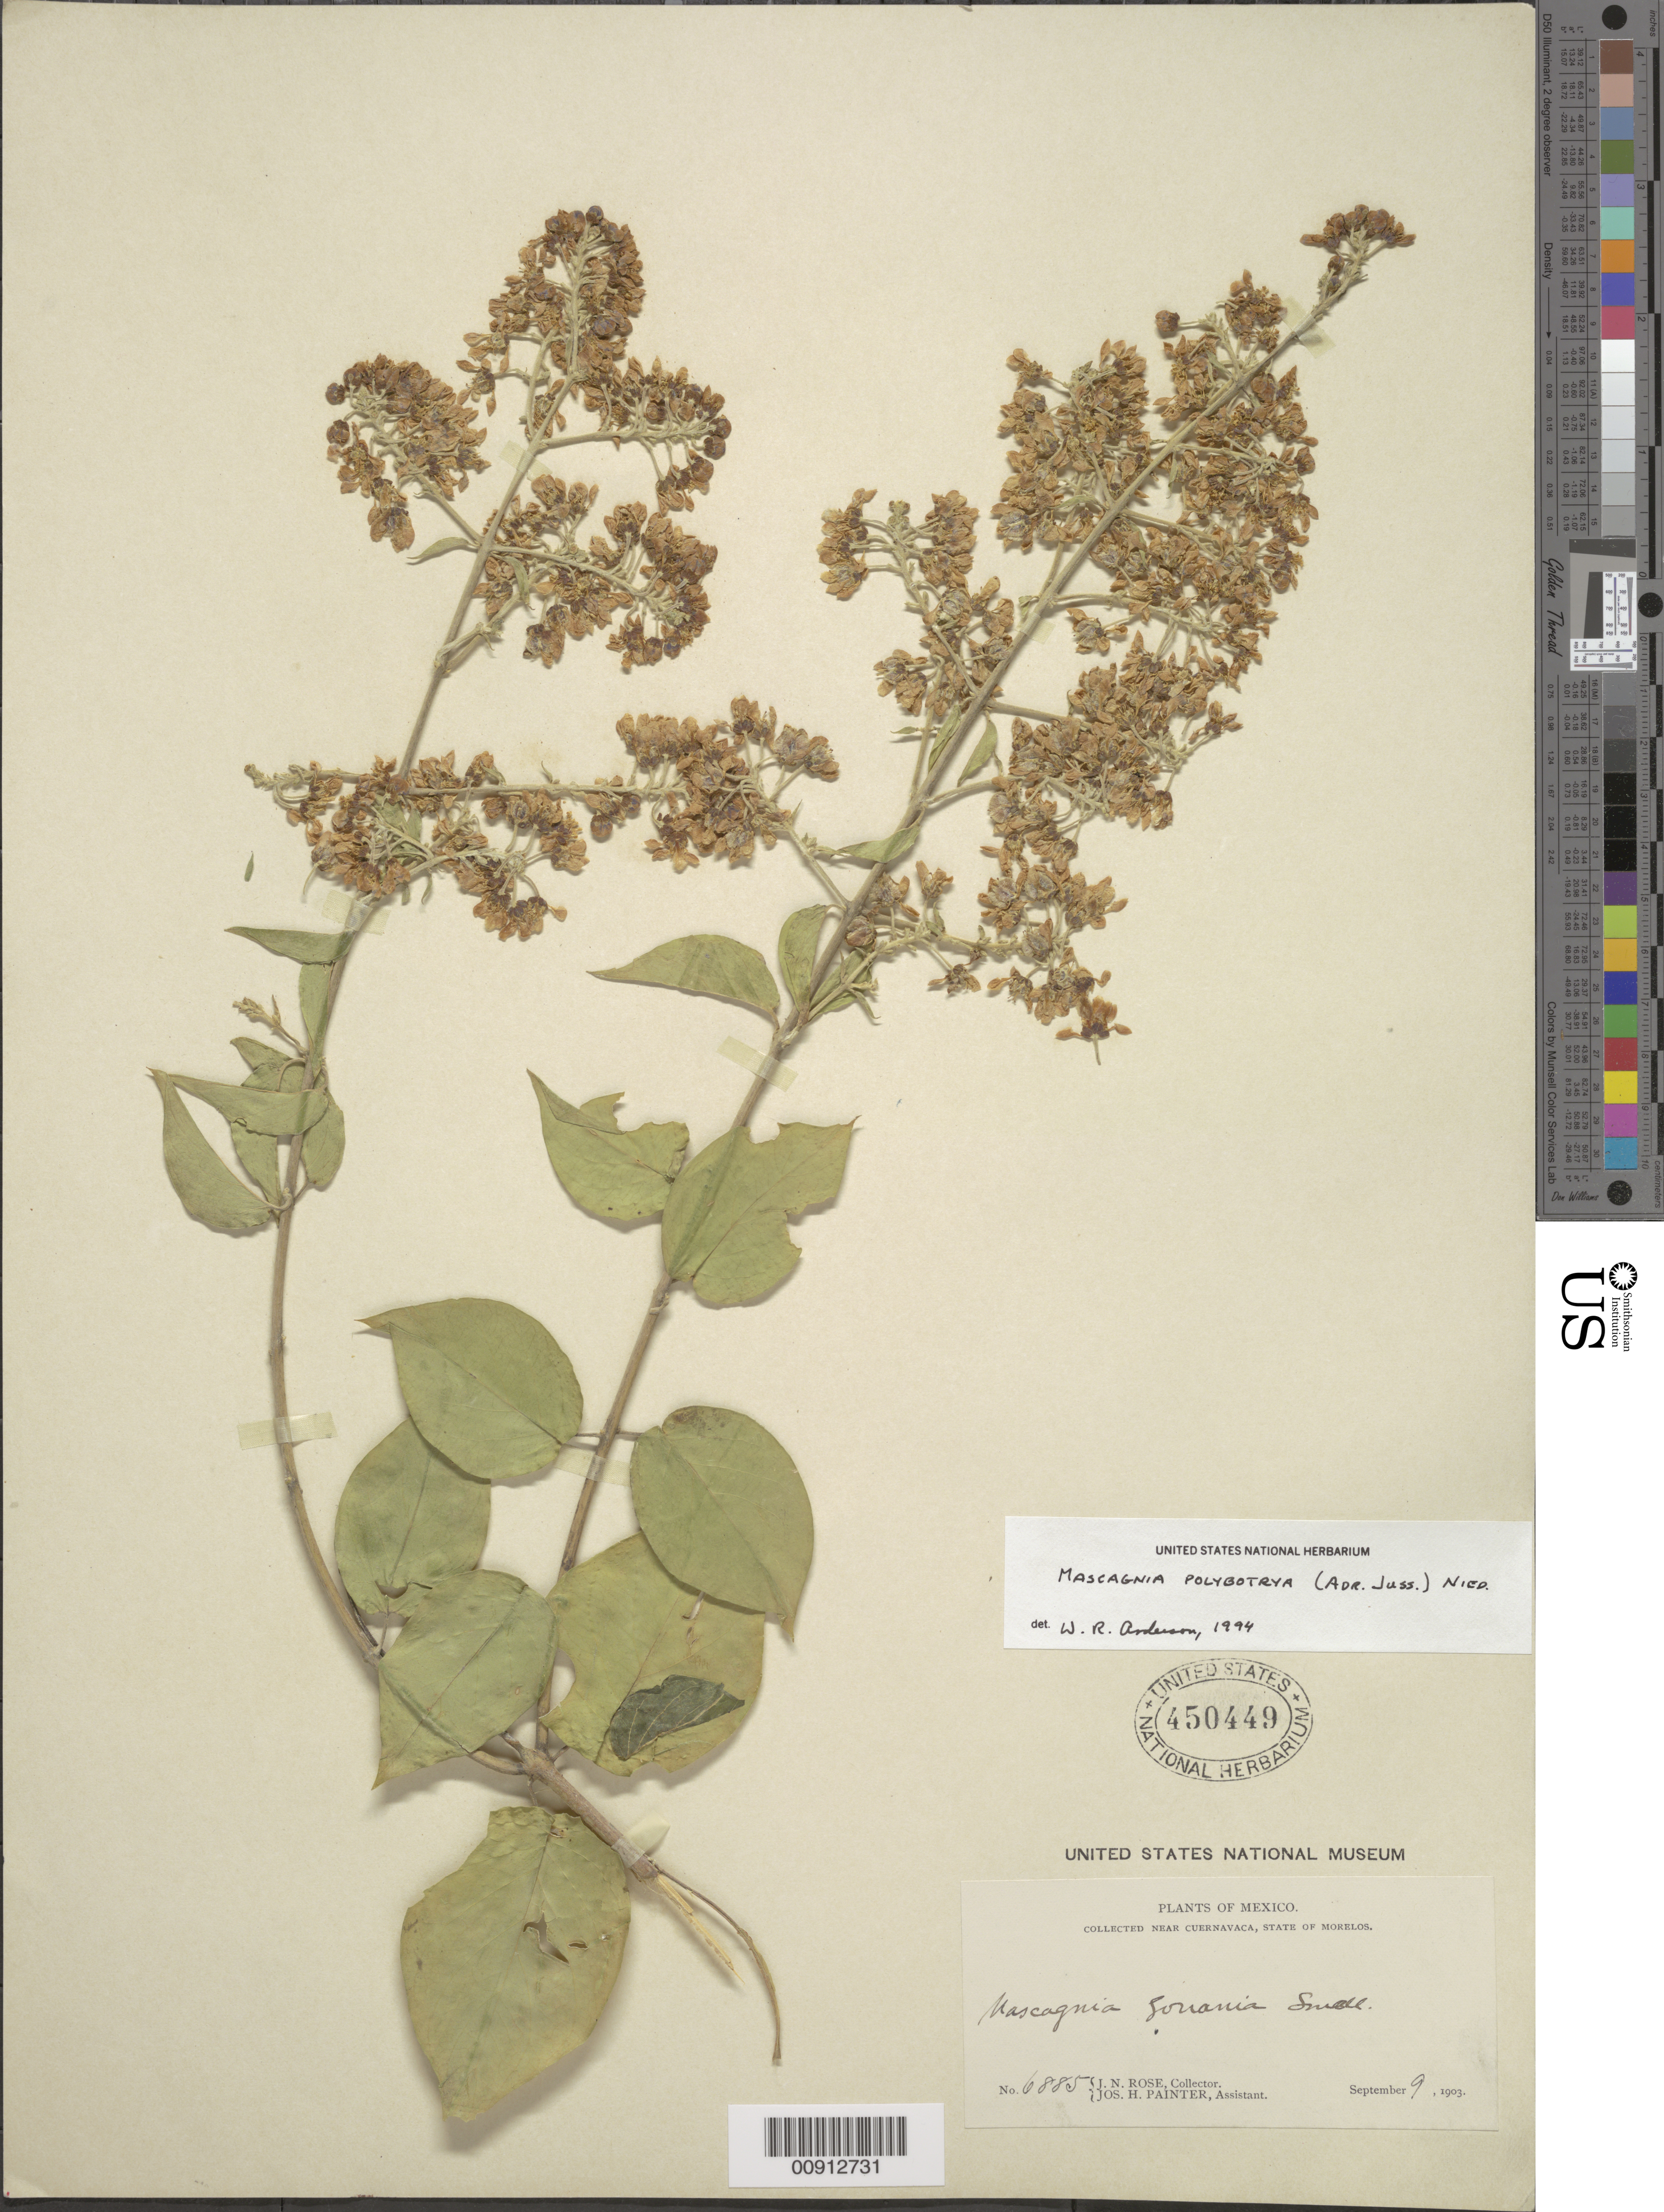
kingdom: Plantae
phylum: Tracheophyta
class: Magnoliopsida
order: Malpighiales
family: Malpighiaceae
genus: Mascagnia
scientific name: Mascagnia polybotrya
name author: (A. Juss.) Nied.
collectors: J. N. Rose & J. H. Painter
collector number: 6885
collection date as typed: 09 Sep 1903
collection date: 1903-09-09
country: Mexico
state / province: Morelos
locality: Near Cuernavaca, State of Morelos.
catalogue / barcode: US 450449